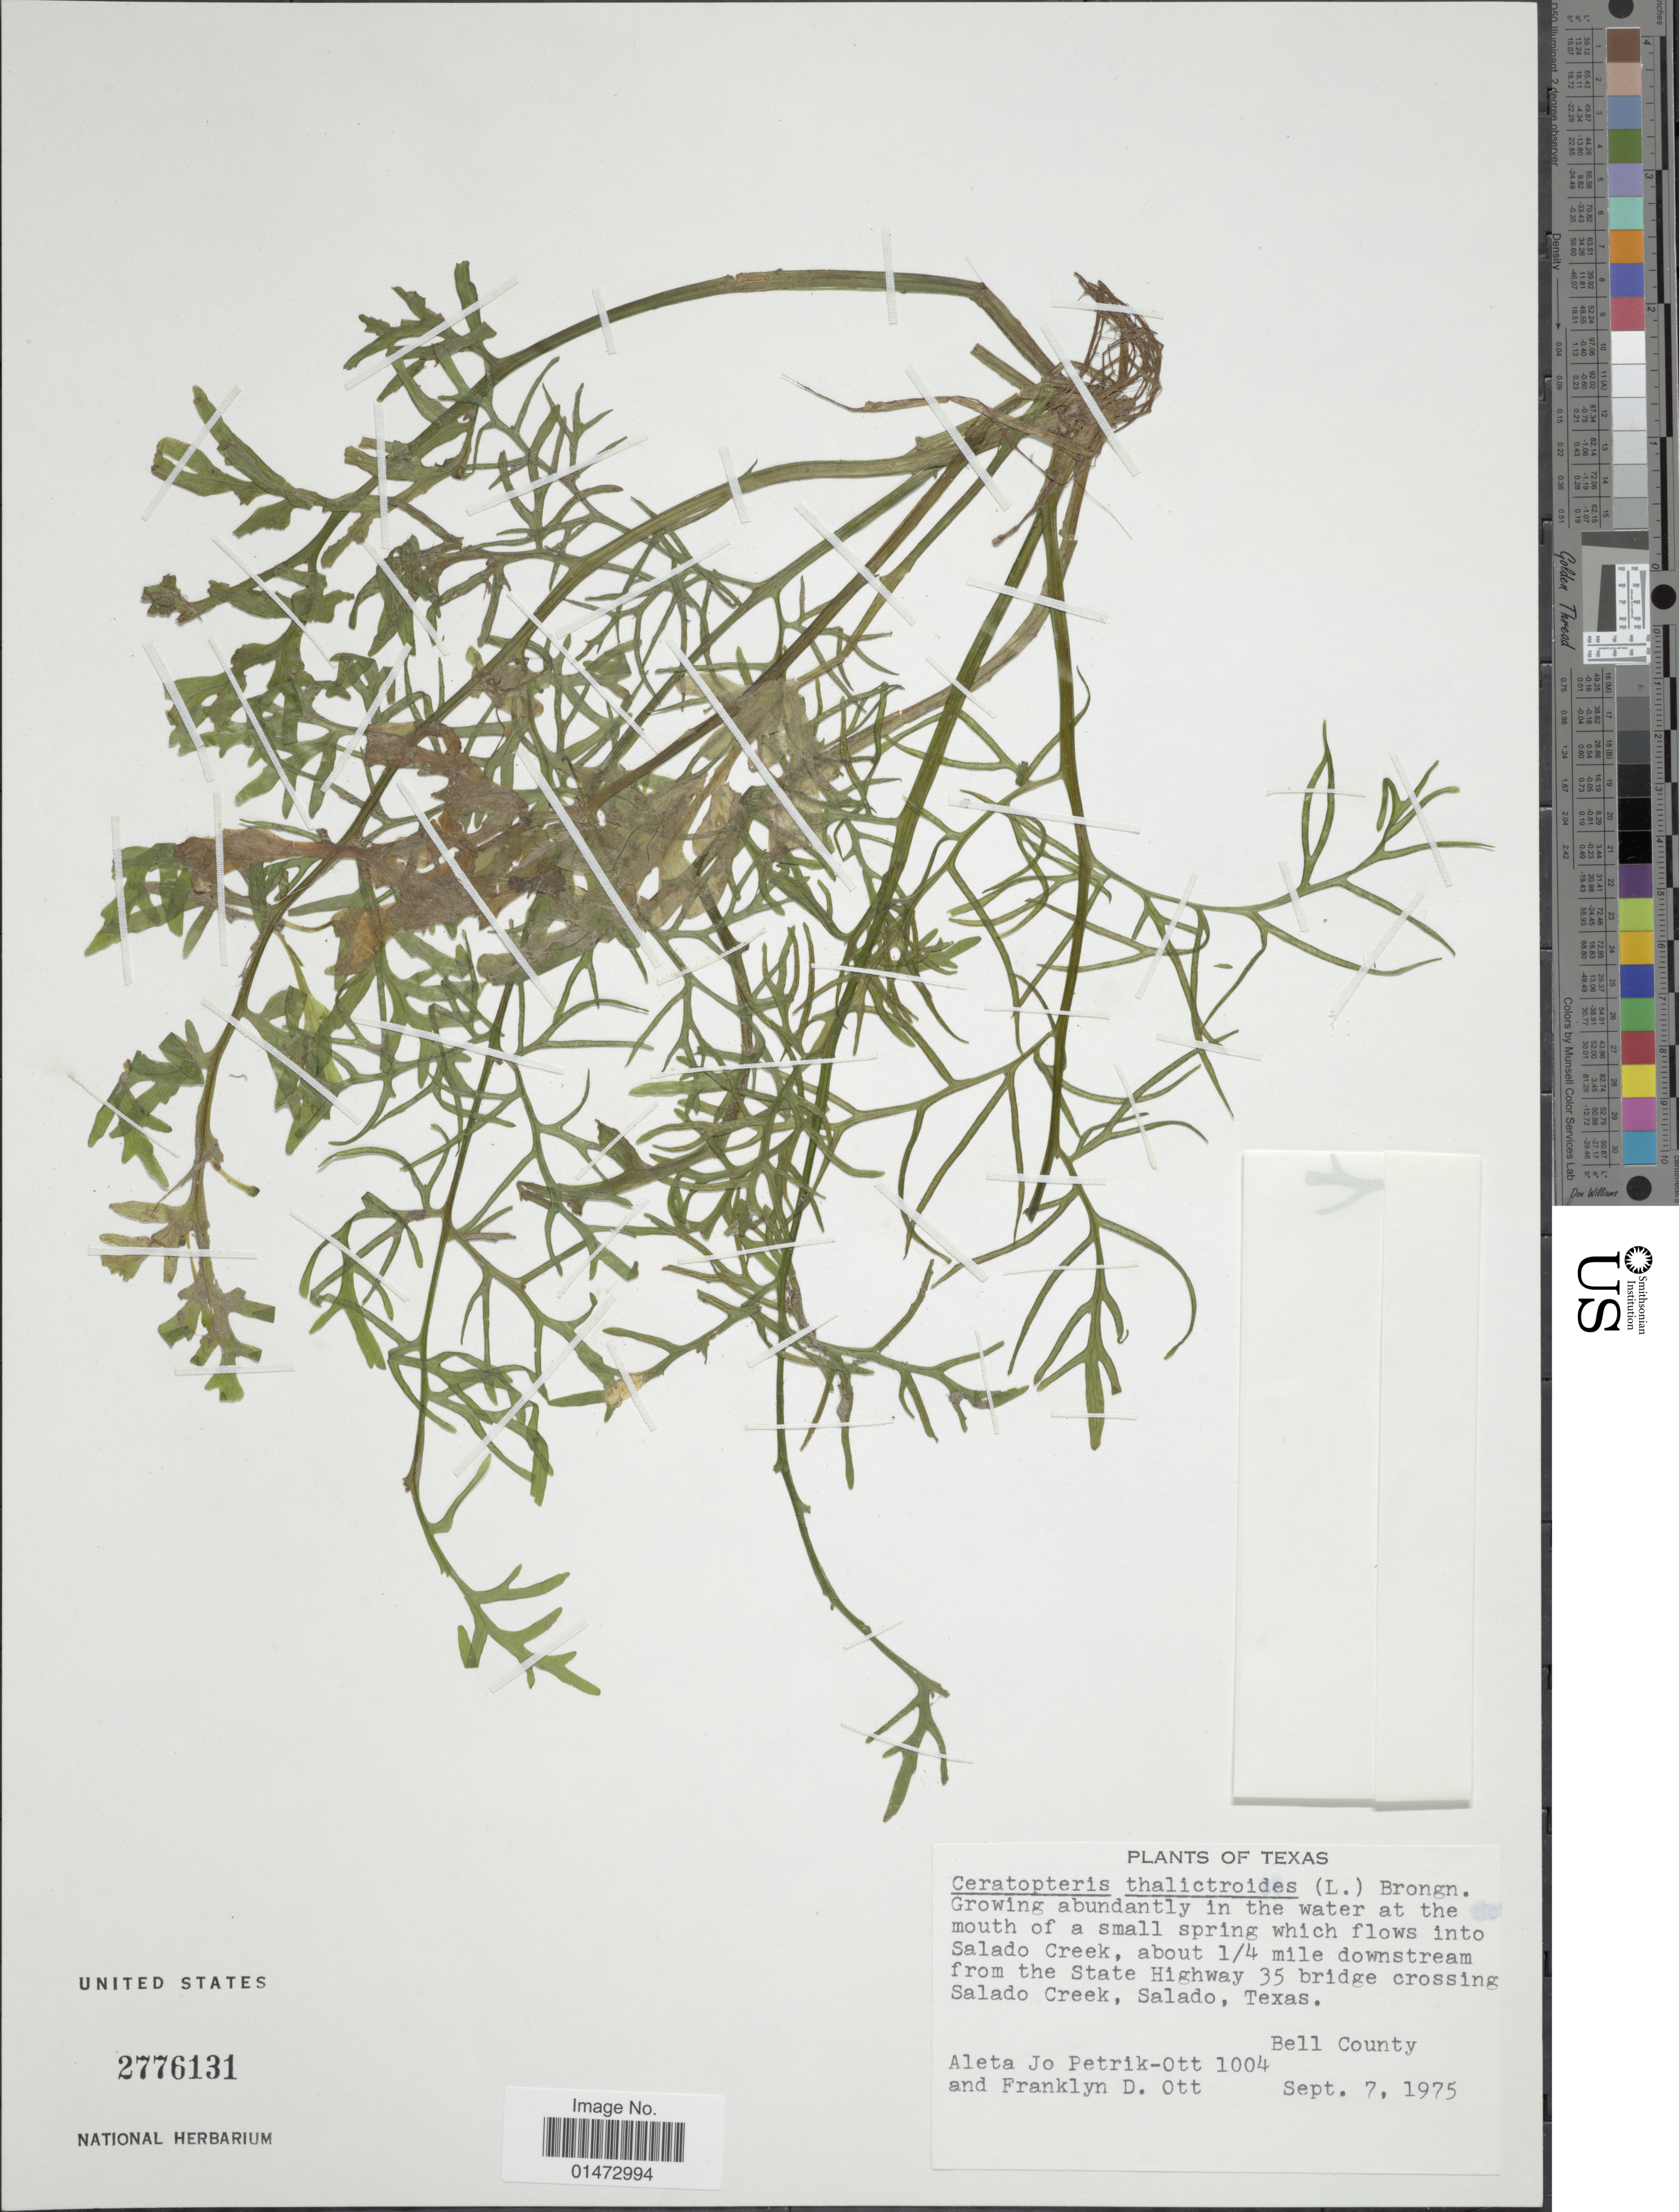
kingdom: Plantae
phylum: Tracheophyta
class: Polypodiopsida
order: Polypodiales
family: Pteridaceae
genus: Ceratopteris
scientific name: Ceratopteris thalictroides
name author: (L.) Brongn.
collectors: A. Petrik-Ott & F. Ott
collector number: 1004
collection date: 1975-09-07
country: United States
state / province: Texas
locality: Growing abundantly in the water at the mouth of a small spring which flows into Salado Creek, about 1/4 mile downstream from the State Highway 35 bridge crossing Salado Creek, Salado, Bell County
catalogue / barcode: US 2776131